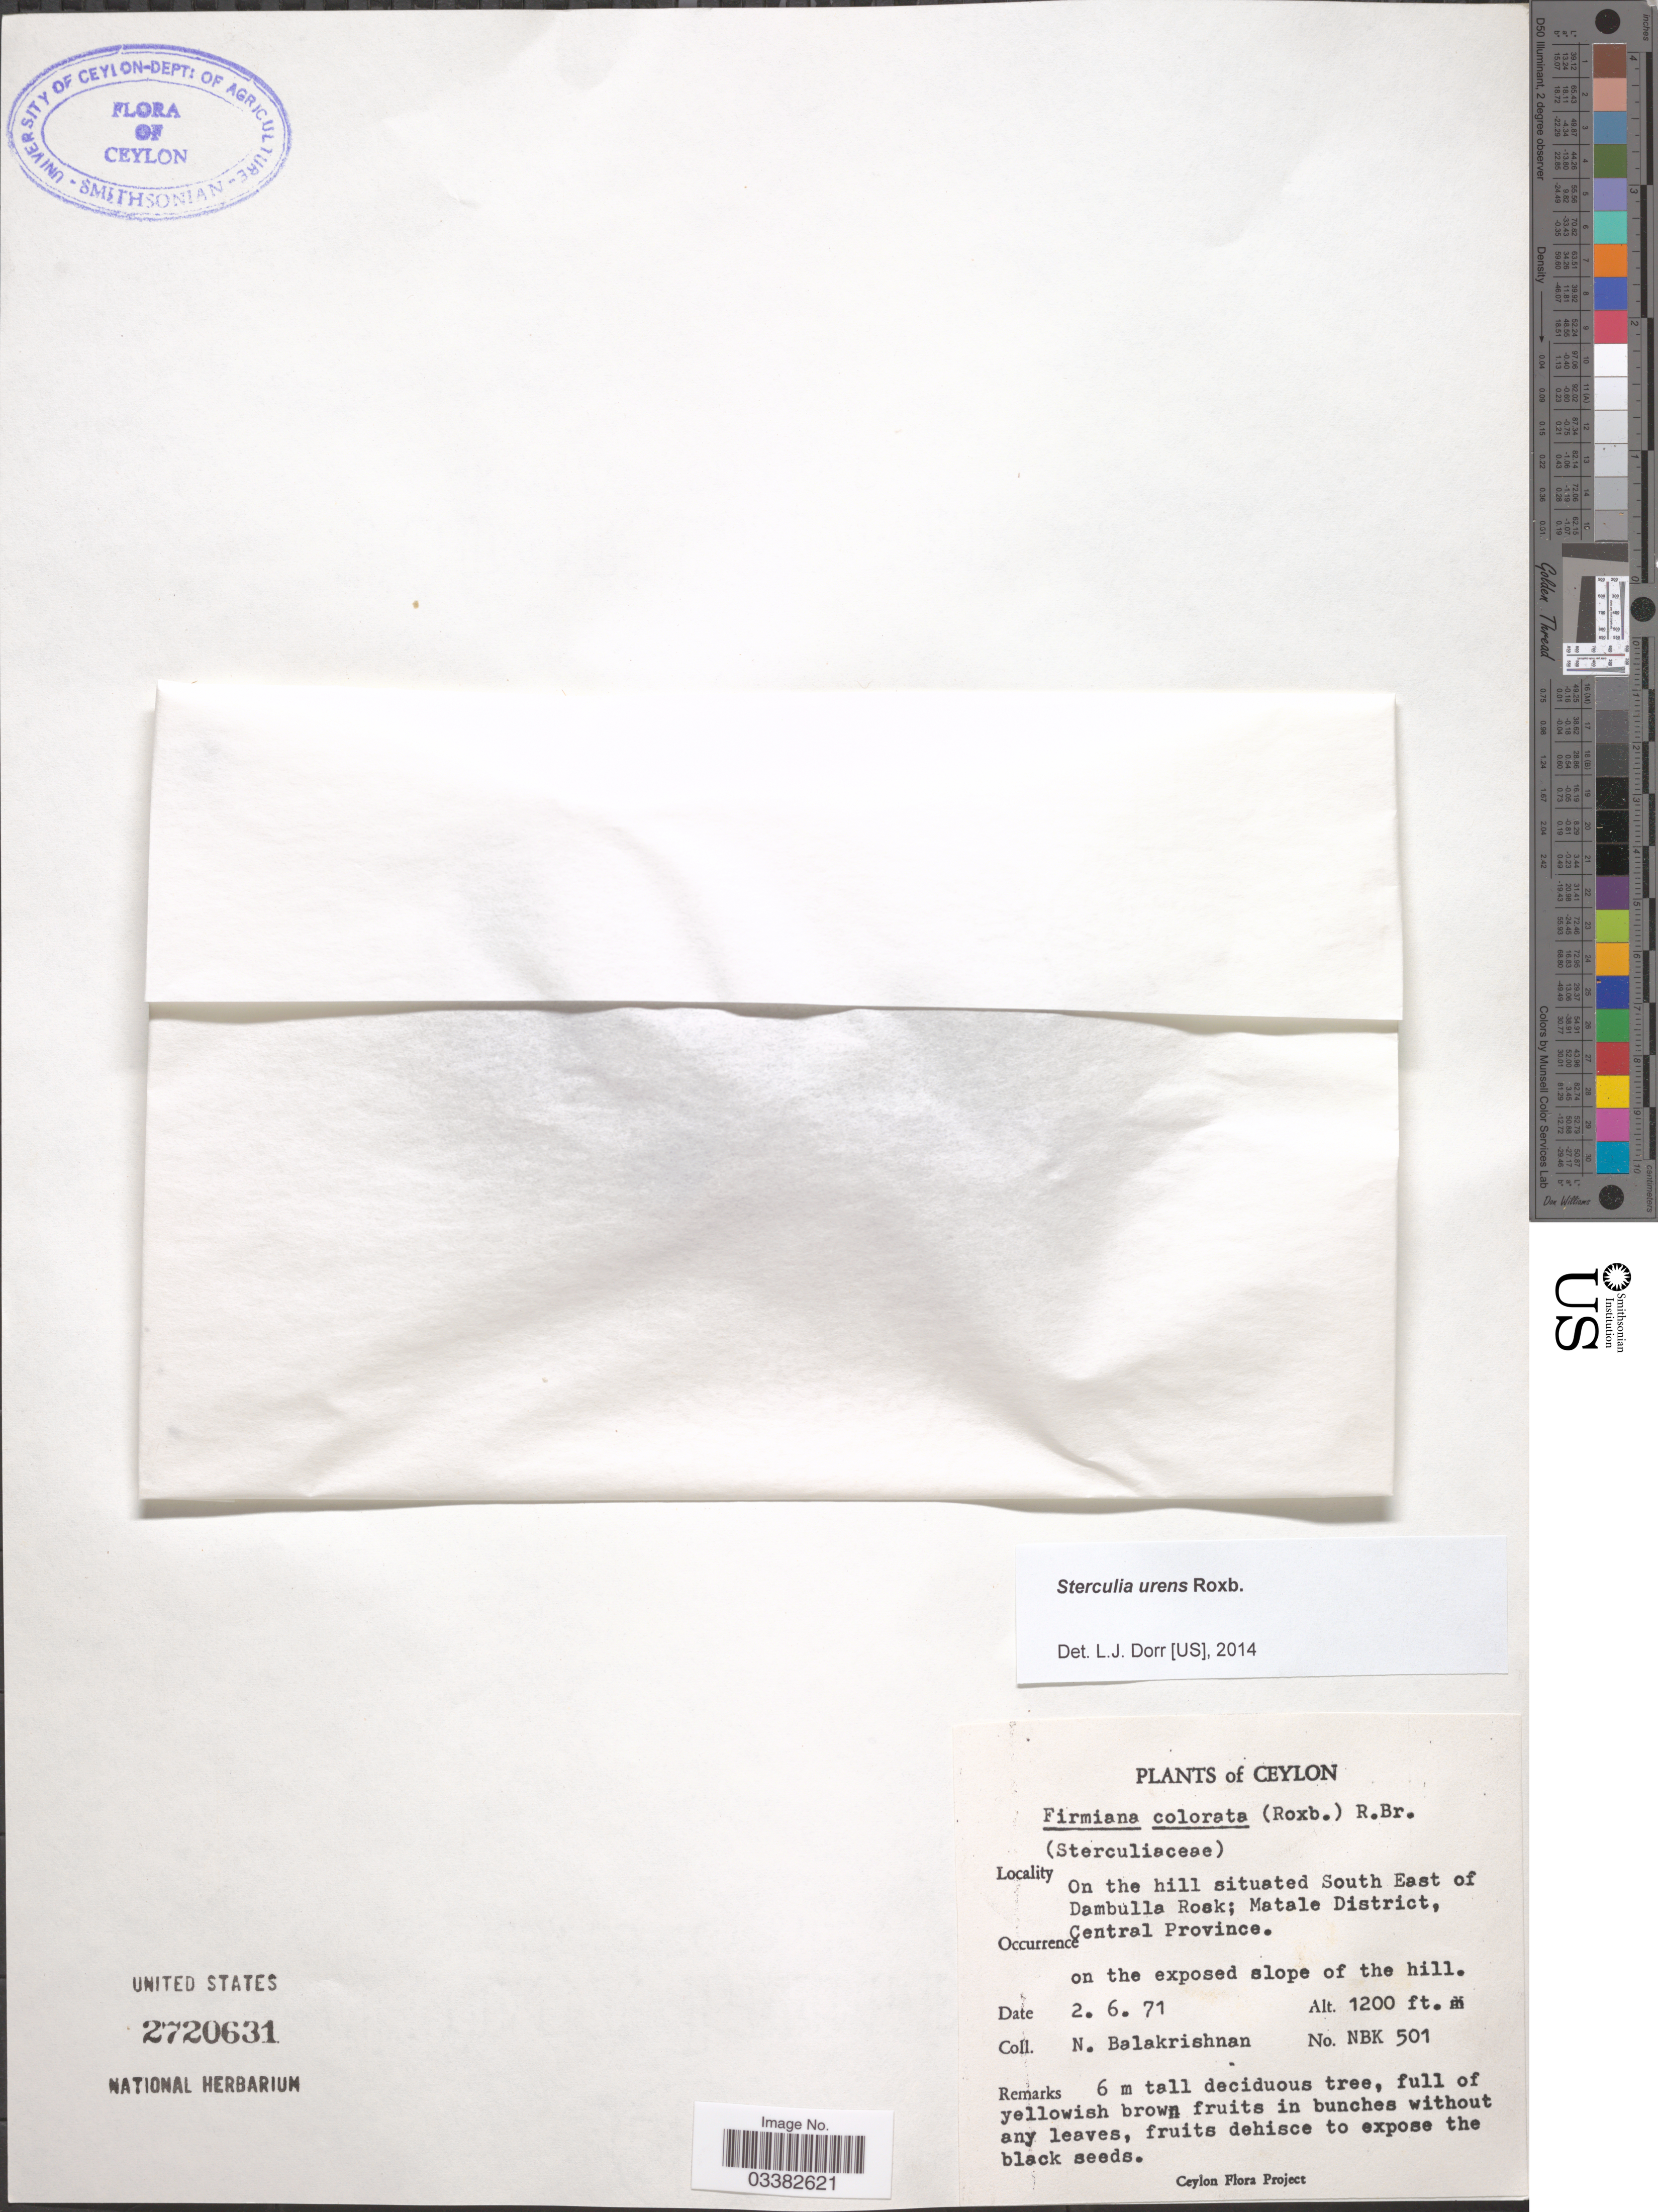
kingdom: Plantae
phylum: Tracheophyta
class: Magnoliopsida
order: Malvales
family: Malvaceae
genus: Sterculia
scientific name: Sterculia urens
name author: Roxb.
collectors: N. Balakrishnan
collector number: NBK 501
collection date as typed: Transcribed d/m/y: 2/6/71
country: Sri Lanka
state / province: Central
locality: Ceylon. On the hill situated South East of Dambulla Rock; Matale District. On the exposed slope of the hill.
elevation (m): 366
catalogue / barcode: US 2720631